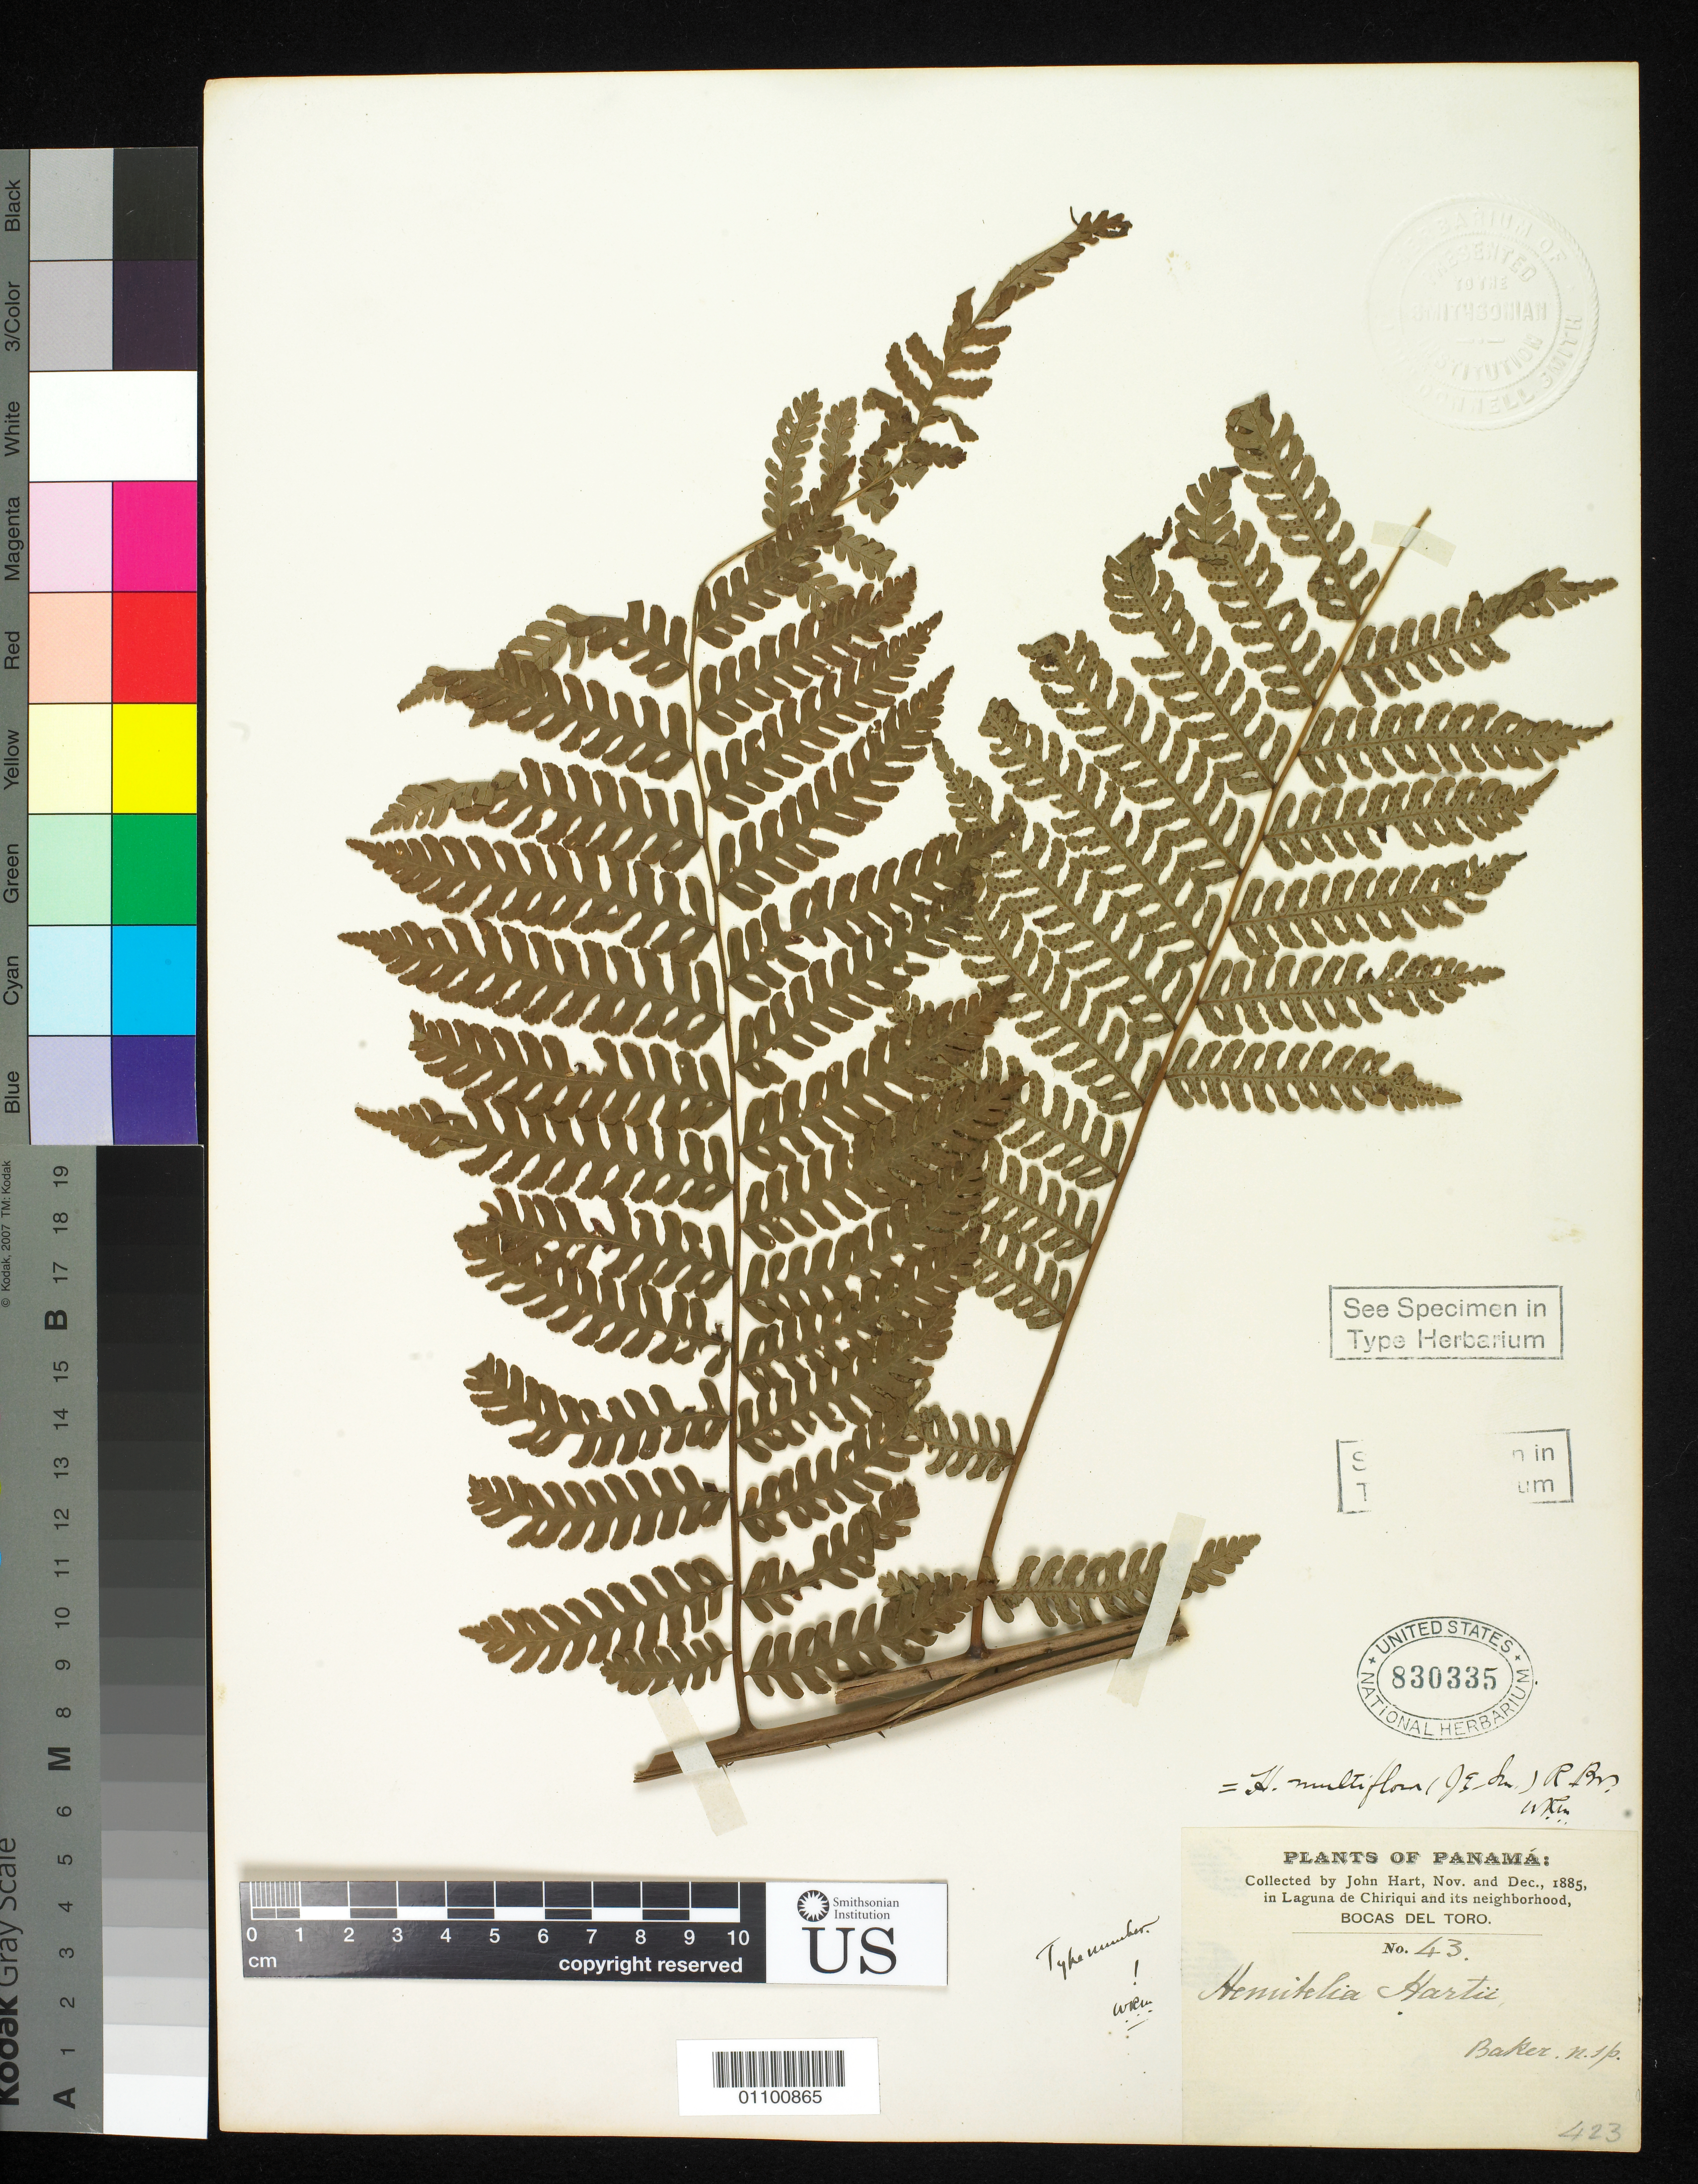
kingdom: Plantae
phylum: Tracheophyta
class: Polypodiopsida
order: Cyatheales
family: Cyatheaceae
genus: Hemitelia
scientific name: Hemitelia hartii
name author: Baker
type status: Type Collection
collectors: J. H. Hart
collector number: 43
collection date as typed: Nov 1885 to -- Dec 1885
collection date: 1885-11/1885-12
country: Panama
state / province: Bocas del Toro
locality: Laguna de Chiriqui & its neighborhood.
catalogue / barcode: US 830335